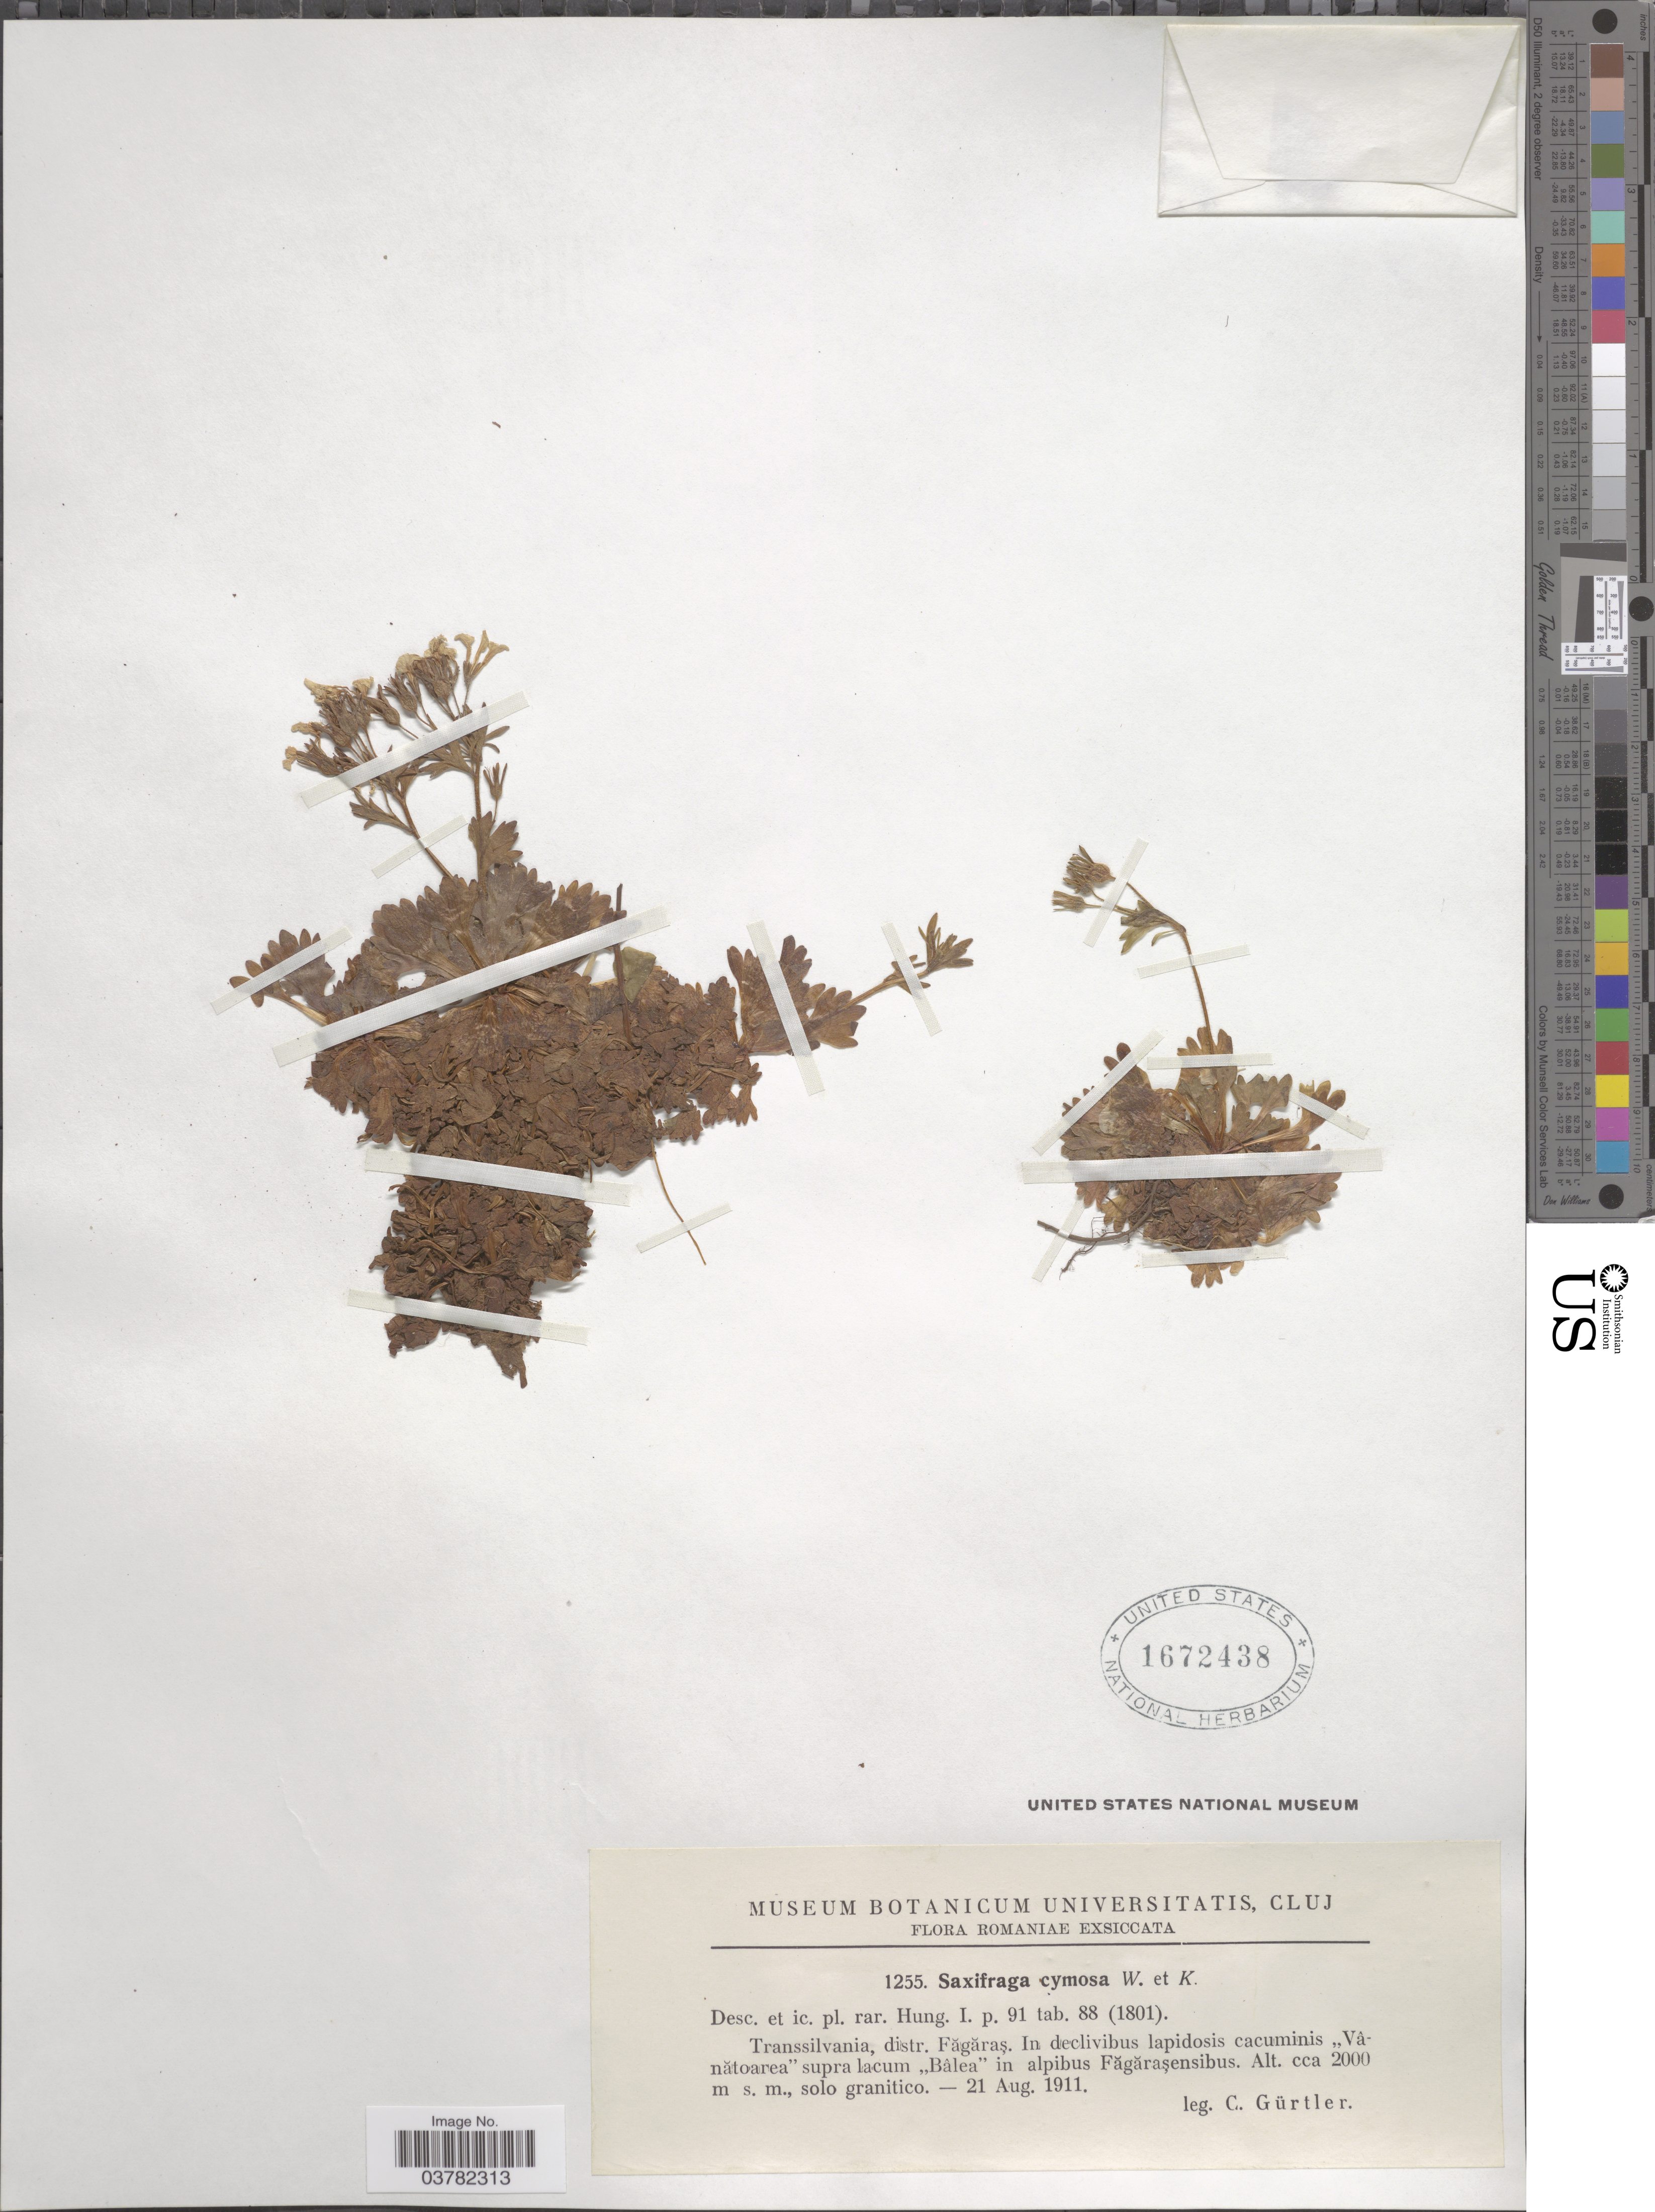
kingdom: Plantae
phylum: Tracheophyta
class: Magnoliopsida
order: Saxifragales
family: Saxifragaceae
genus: Saxifraga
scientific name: Saxifraga cymosa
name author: Waldst. & Kit.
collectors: C. Gürtler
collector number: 1255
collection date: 1911-08-21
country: Romania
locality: Romaniae. Transsilvania, dist. Făgăraş. In declivibus lapidosis cacuminis ,,Vânătoarea" supra lacum ,,Bâlea" in alpibus Făgăraşensibus.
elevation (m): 2000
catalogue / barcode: US 1672438